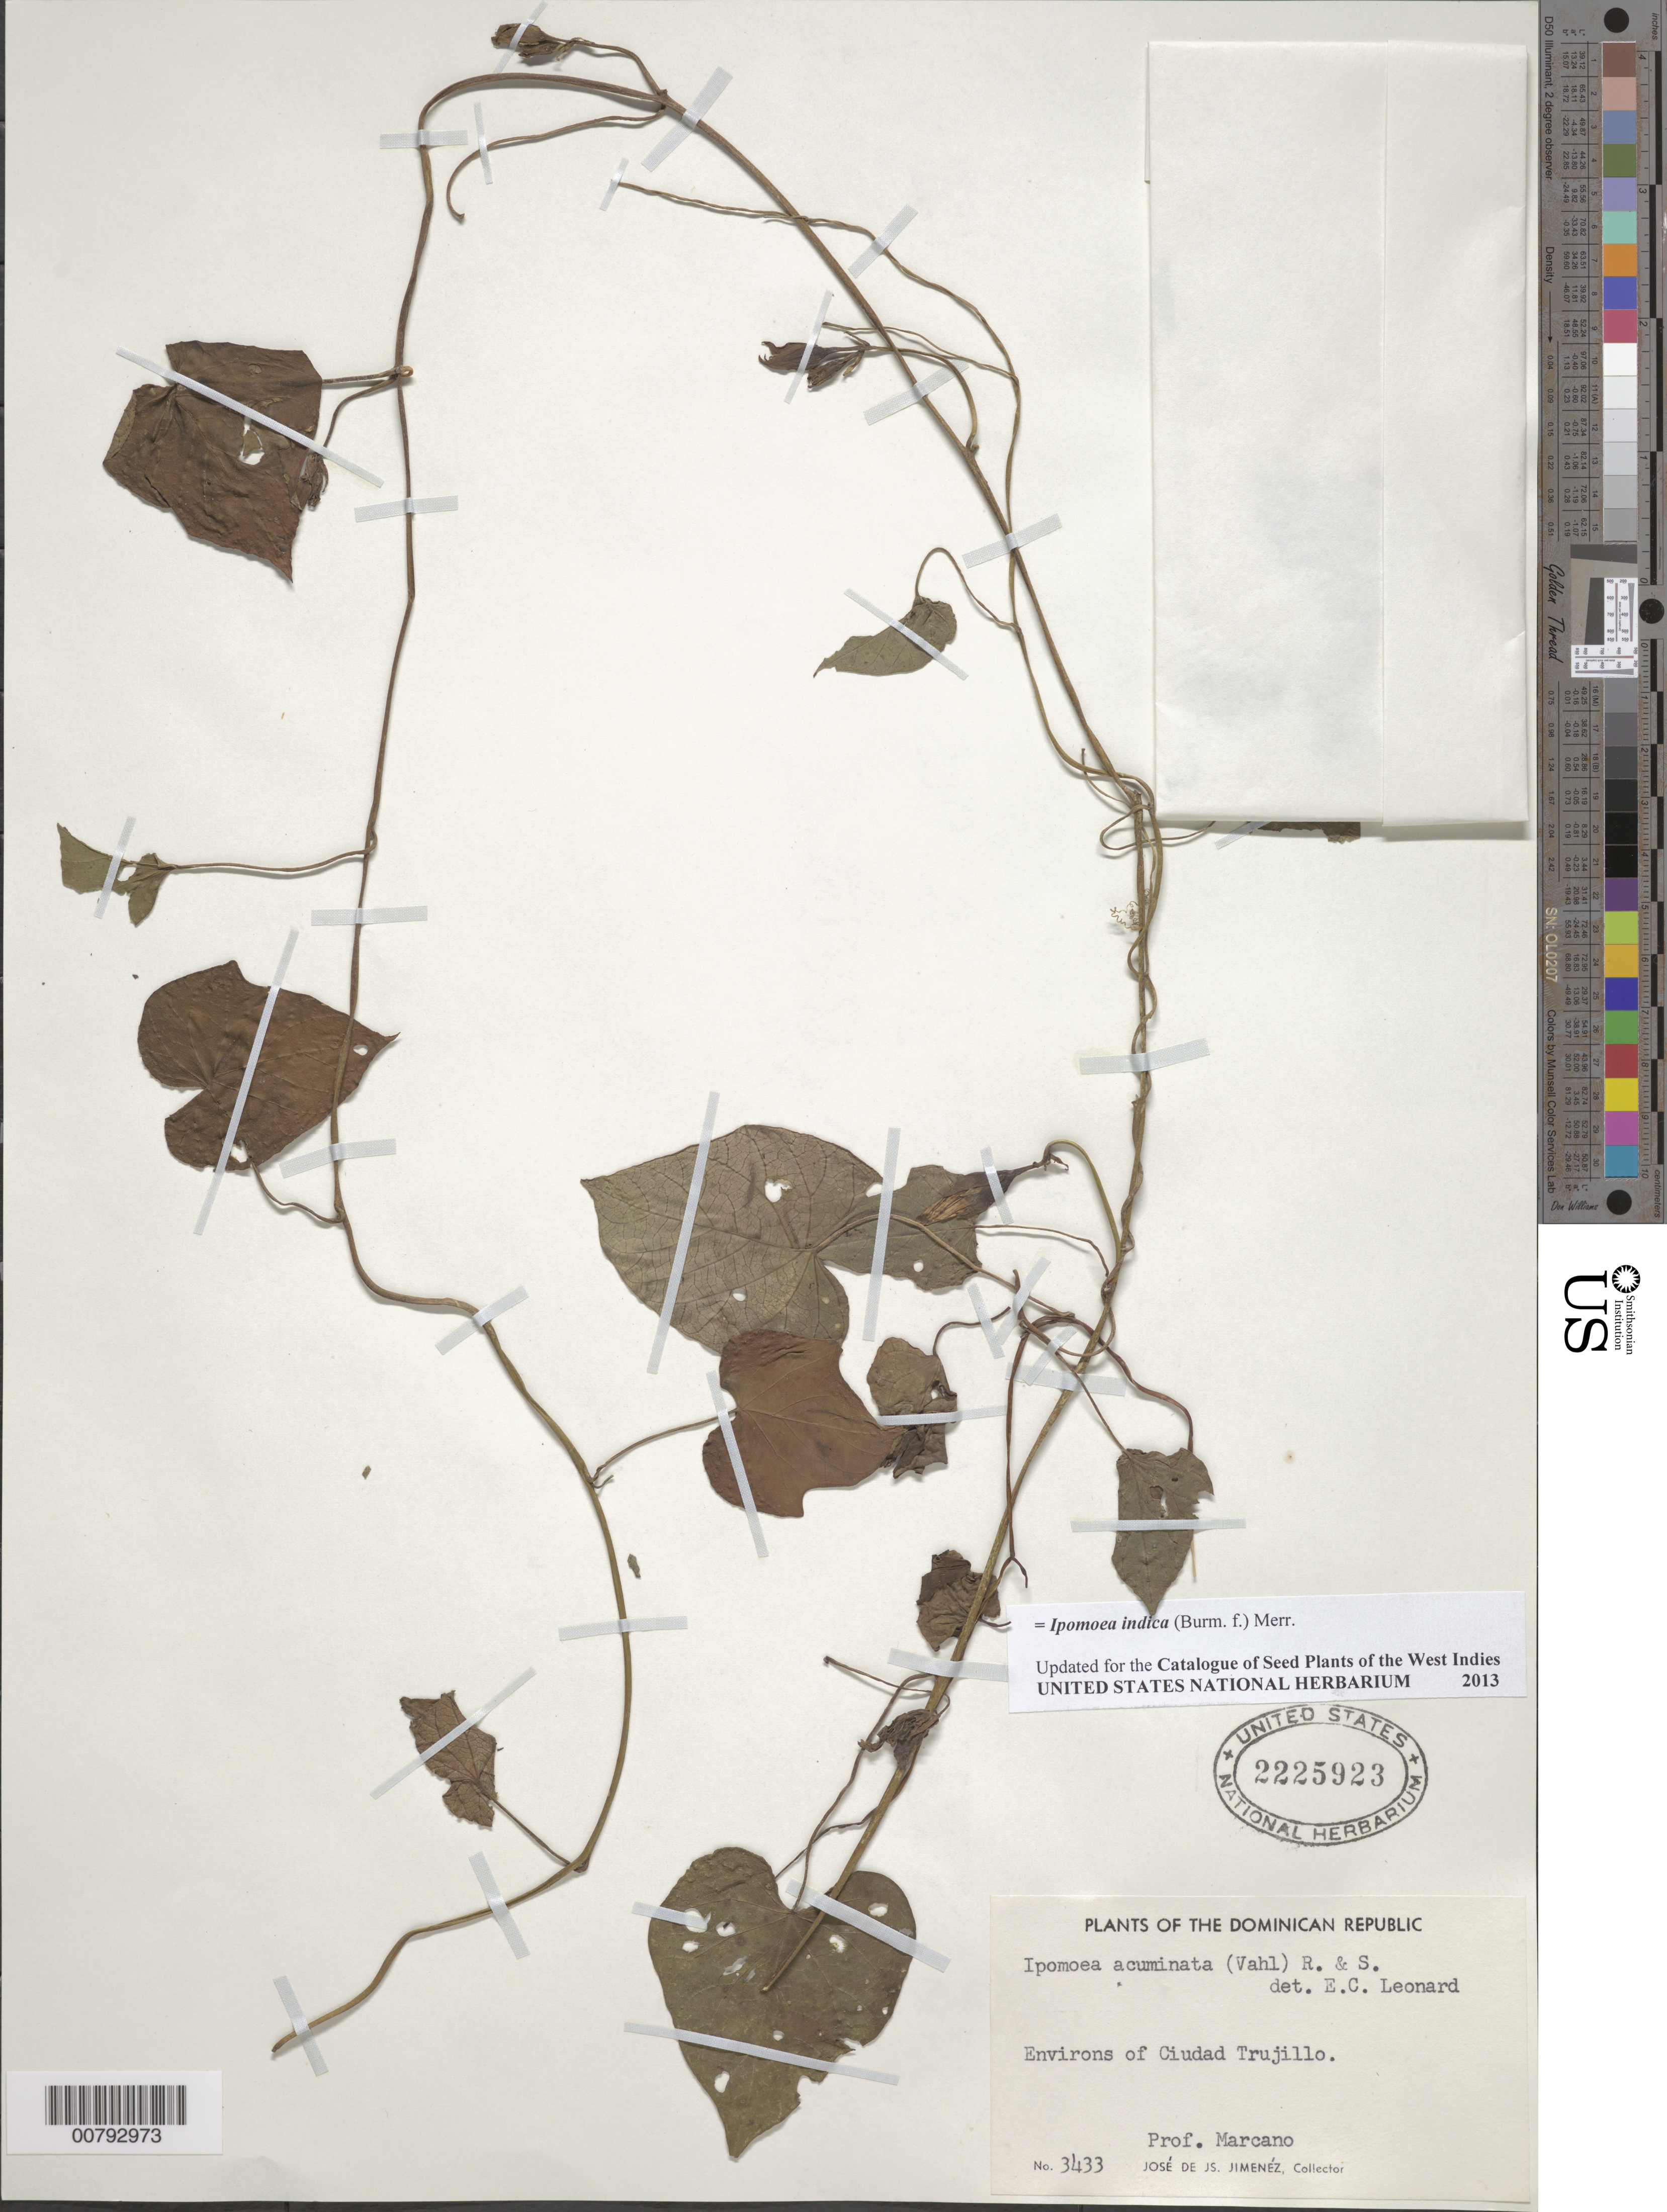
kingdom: Plantae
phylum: Tracheophyta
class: Magnoliopsida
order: Solanales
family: Convolvulaceae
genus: Ipomoea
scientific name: Ipomoea indica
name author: (Burm.) Merr.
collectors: E. J. Marcano F. & J. J. Jiménez Almonte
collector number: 3433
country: Dominican Republic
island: Hispaniola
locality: Environs of Ciudad Trujillo.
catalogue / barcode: US 2225923